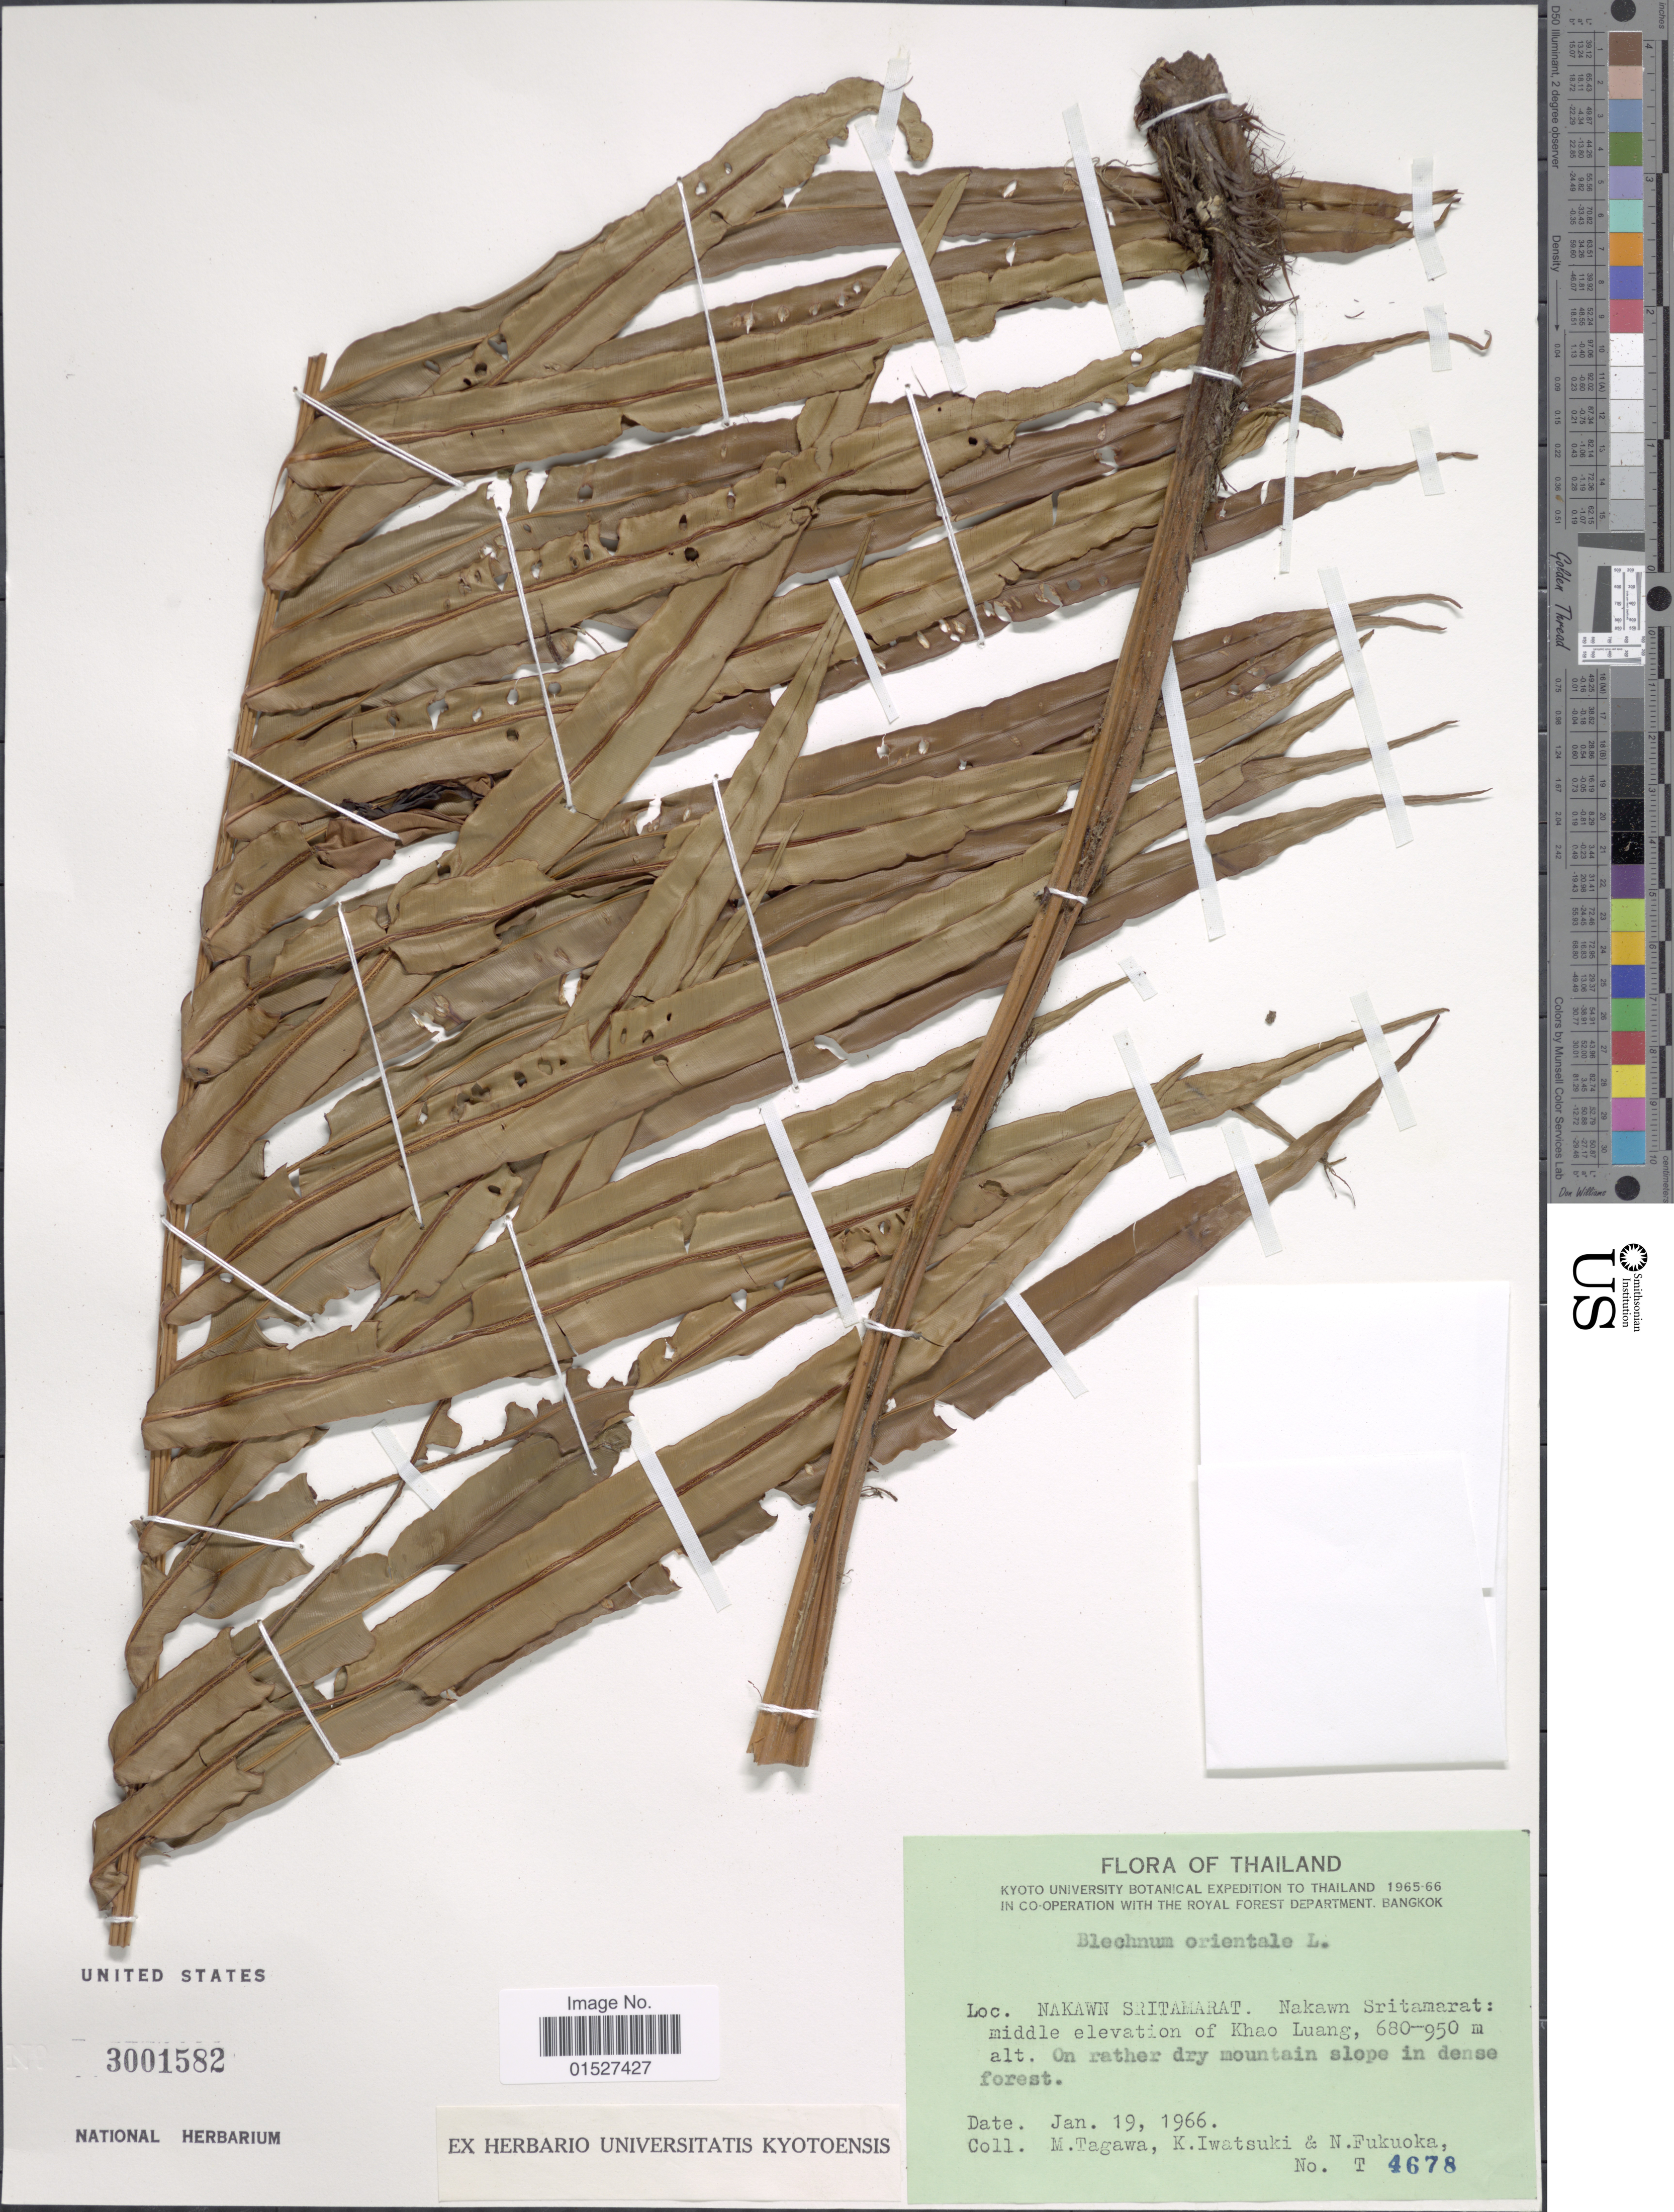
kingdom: Plantae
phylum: Tracheophyta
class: Polypodiopsida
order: Polypodiales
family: Blechnaceae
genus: Blechnum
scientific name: Blechnum orientale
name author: L.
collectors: M. Tagawa, K. Iwatsuki & N. Fukuoka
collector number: T4678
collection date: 1966-01-19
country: Thailand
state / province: Nakhon Si Thammarat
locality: Nakawn Sritamarat. Nakawn Sritamarat: middle elevation of Khao Luang.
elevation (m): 680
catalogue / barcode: US 3001582